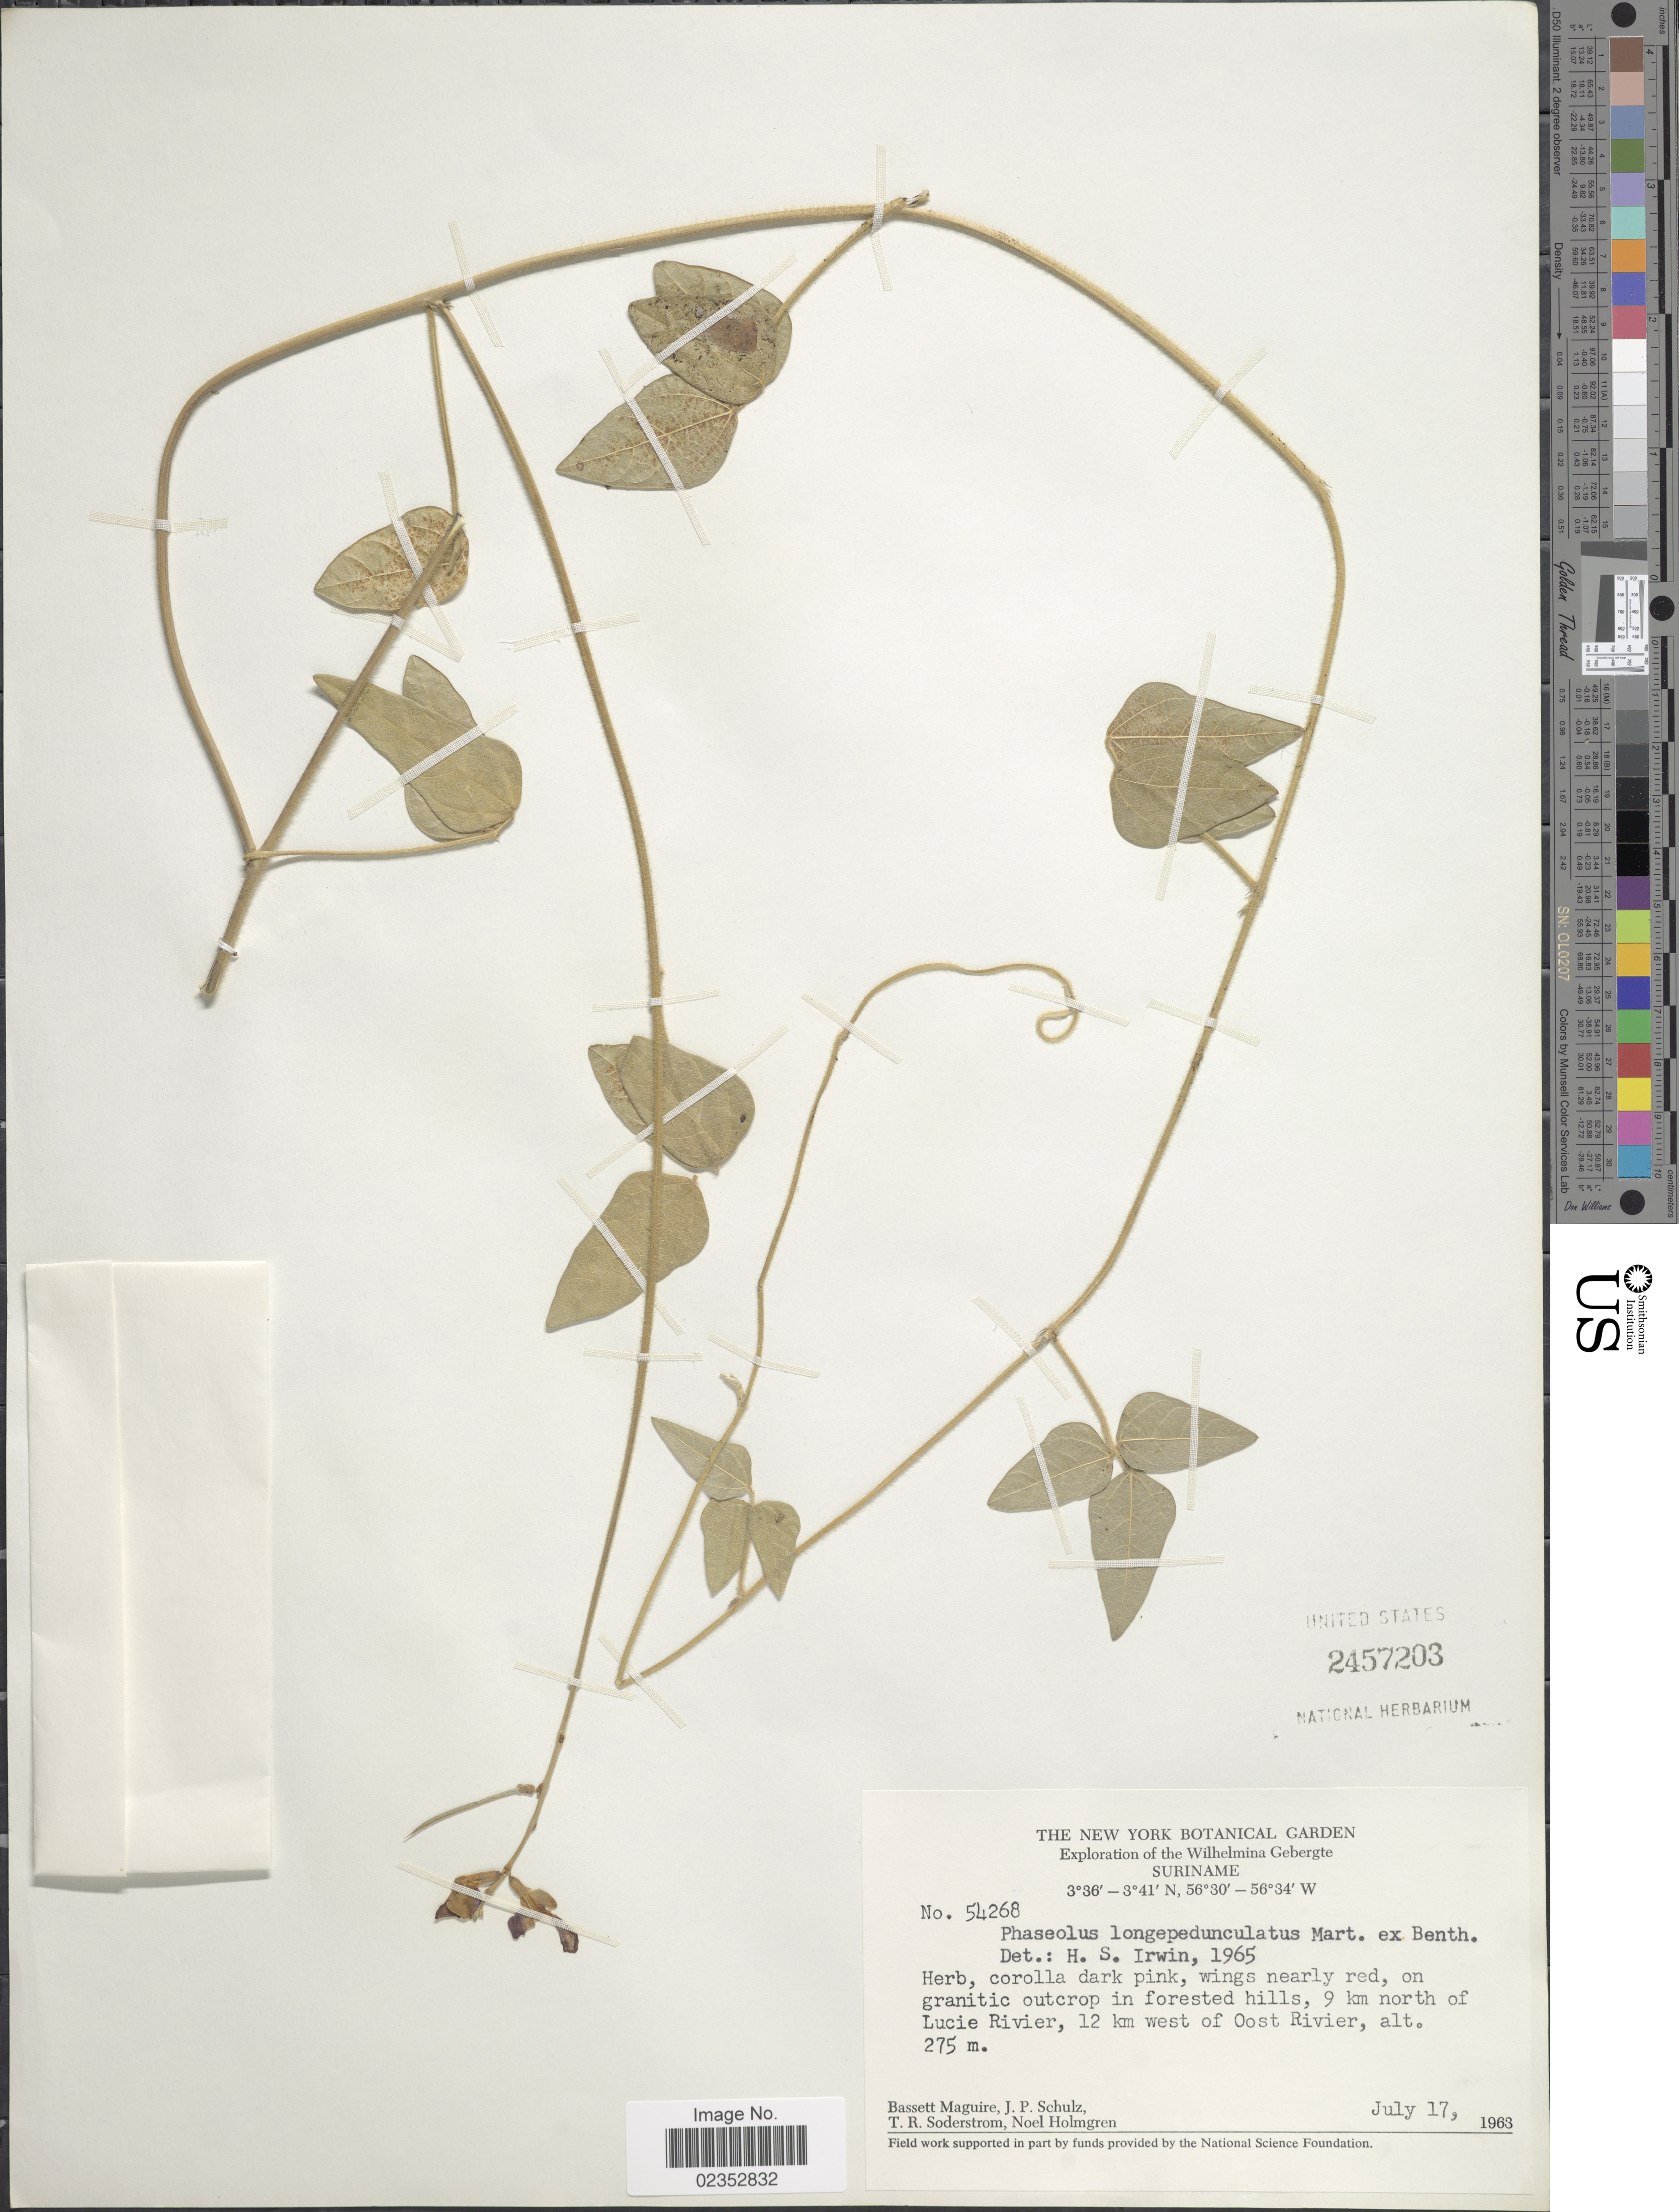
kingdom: Plantae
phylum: Tracheophyta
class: Magnoliopsida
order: Fabales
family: Fabaceae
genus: Macroptilium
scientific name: Macroptilium gracile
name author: (Poepp. ex Benth.) Urb.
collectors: B. Maguire, J. P. Schulz, T. R. Soderstrom & N. H. Holmgren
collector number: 54268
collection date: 1963-07-17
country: Suriname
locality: The Wilhelmina Gebergte, on granitic outcrop in forested hills, 9 km north of Lucie Rivier, 12 km west of Oost River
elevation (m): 275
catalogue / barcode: US 2457203